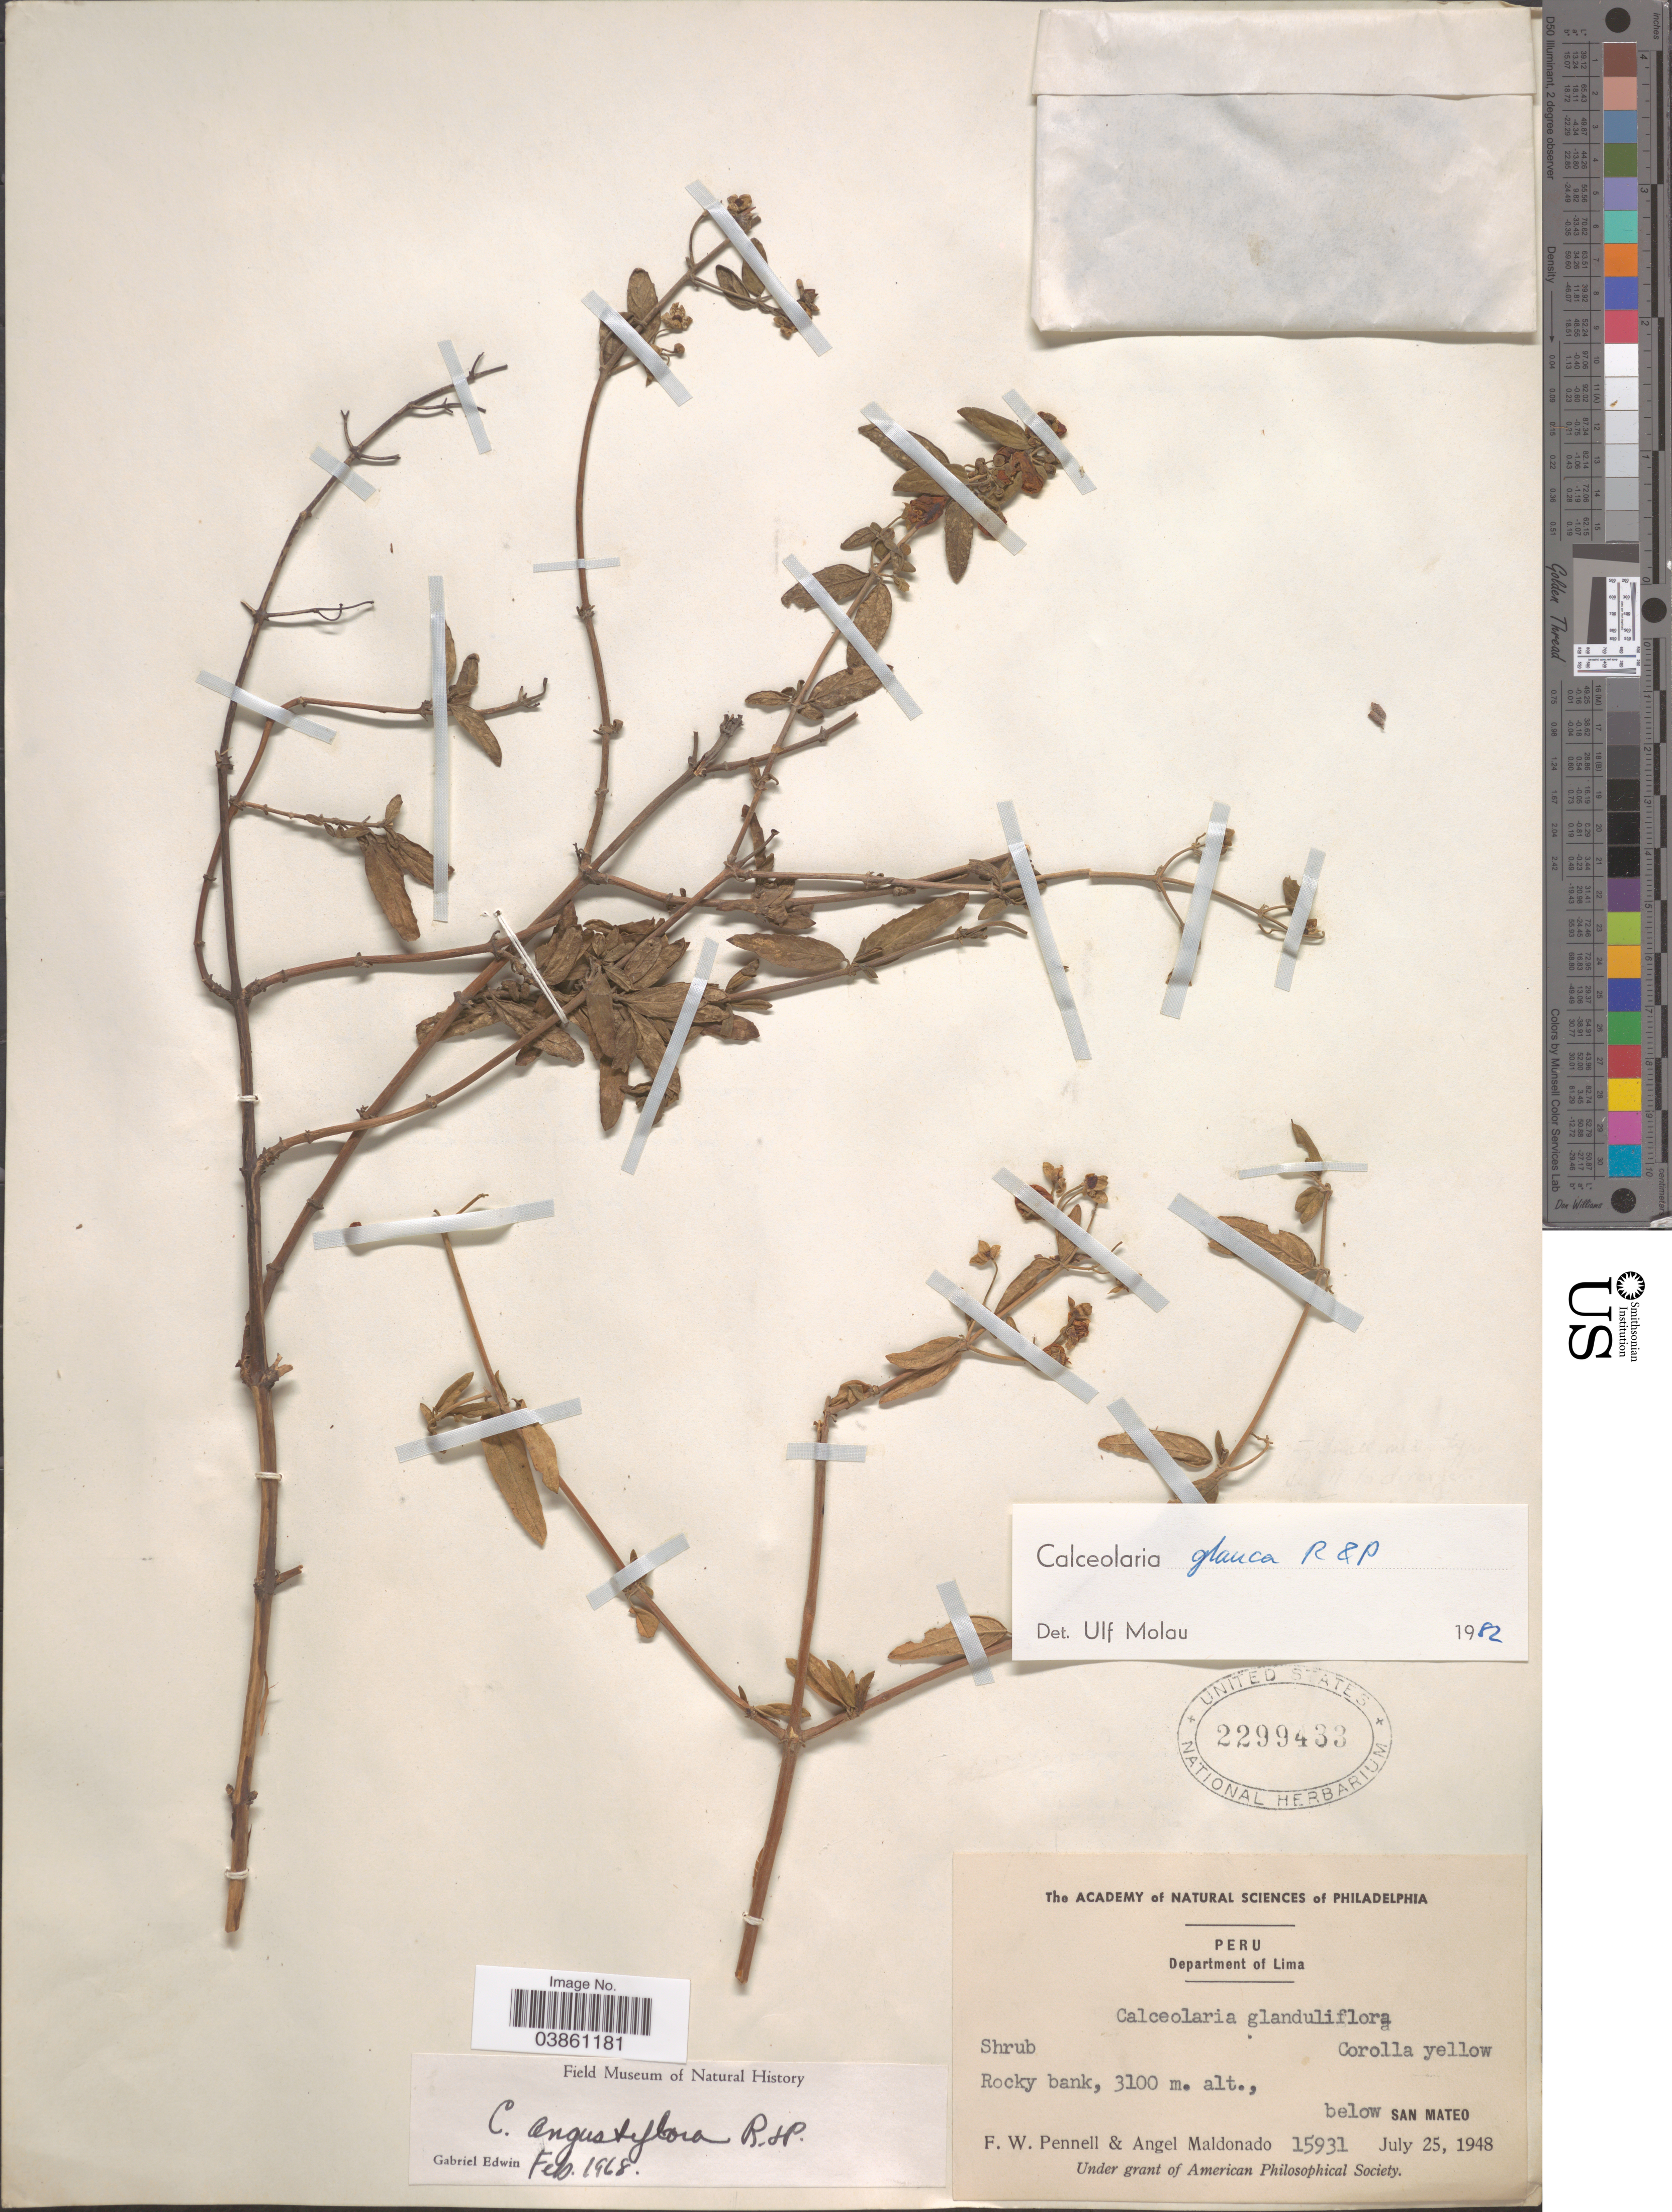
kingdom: Plantae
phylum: Tracheophyta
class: Magnoliopsida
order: Lamiales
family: Calceolariaceae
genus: Calceolaria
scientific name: Calceolaria glauca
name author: Ruiz & Pav.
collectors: F. W. Pennell & A. Maldonado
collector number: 15931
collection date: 1948-07-25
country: Peru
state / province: Lima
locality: Department of Lima. Below San Mateo.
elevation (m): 3100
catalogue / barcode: US 2299433